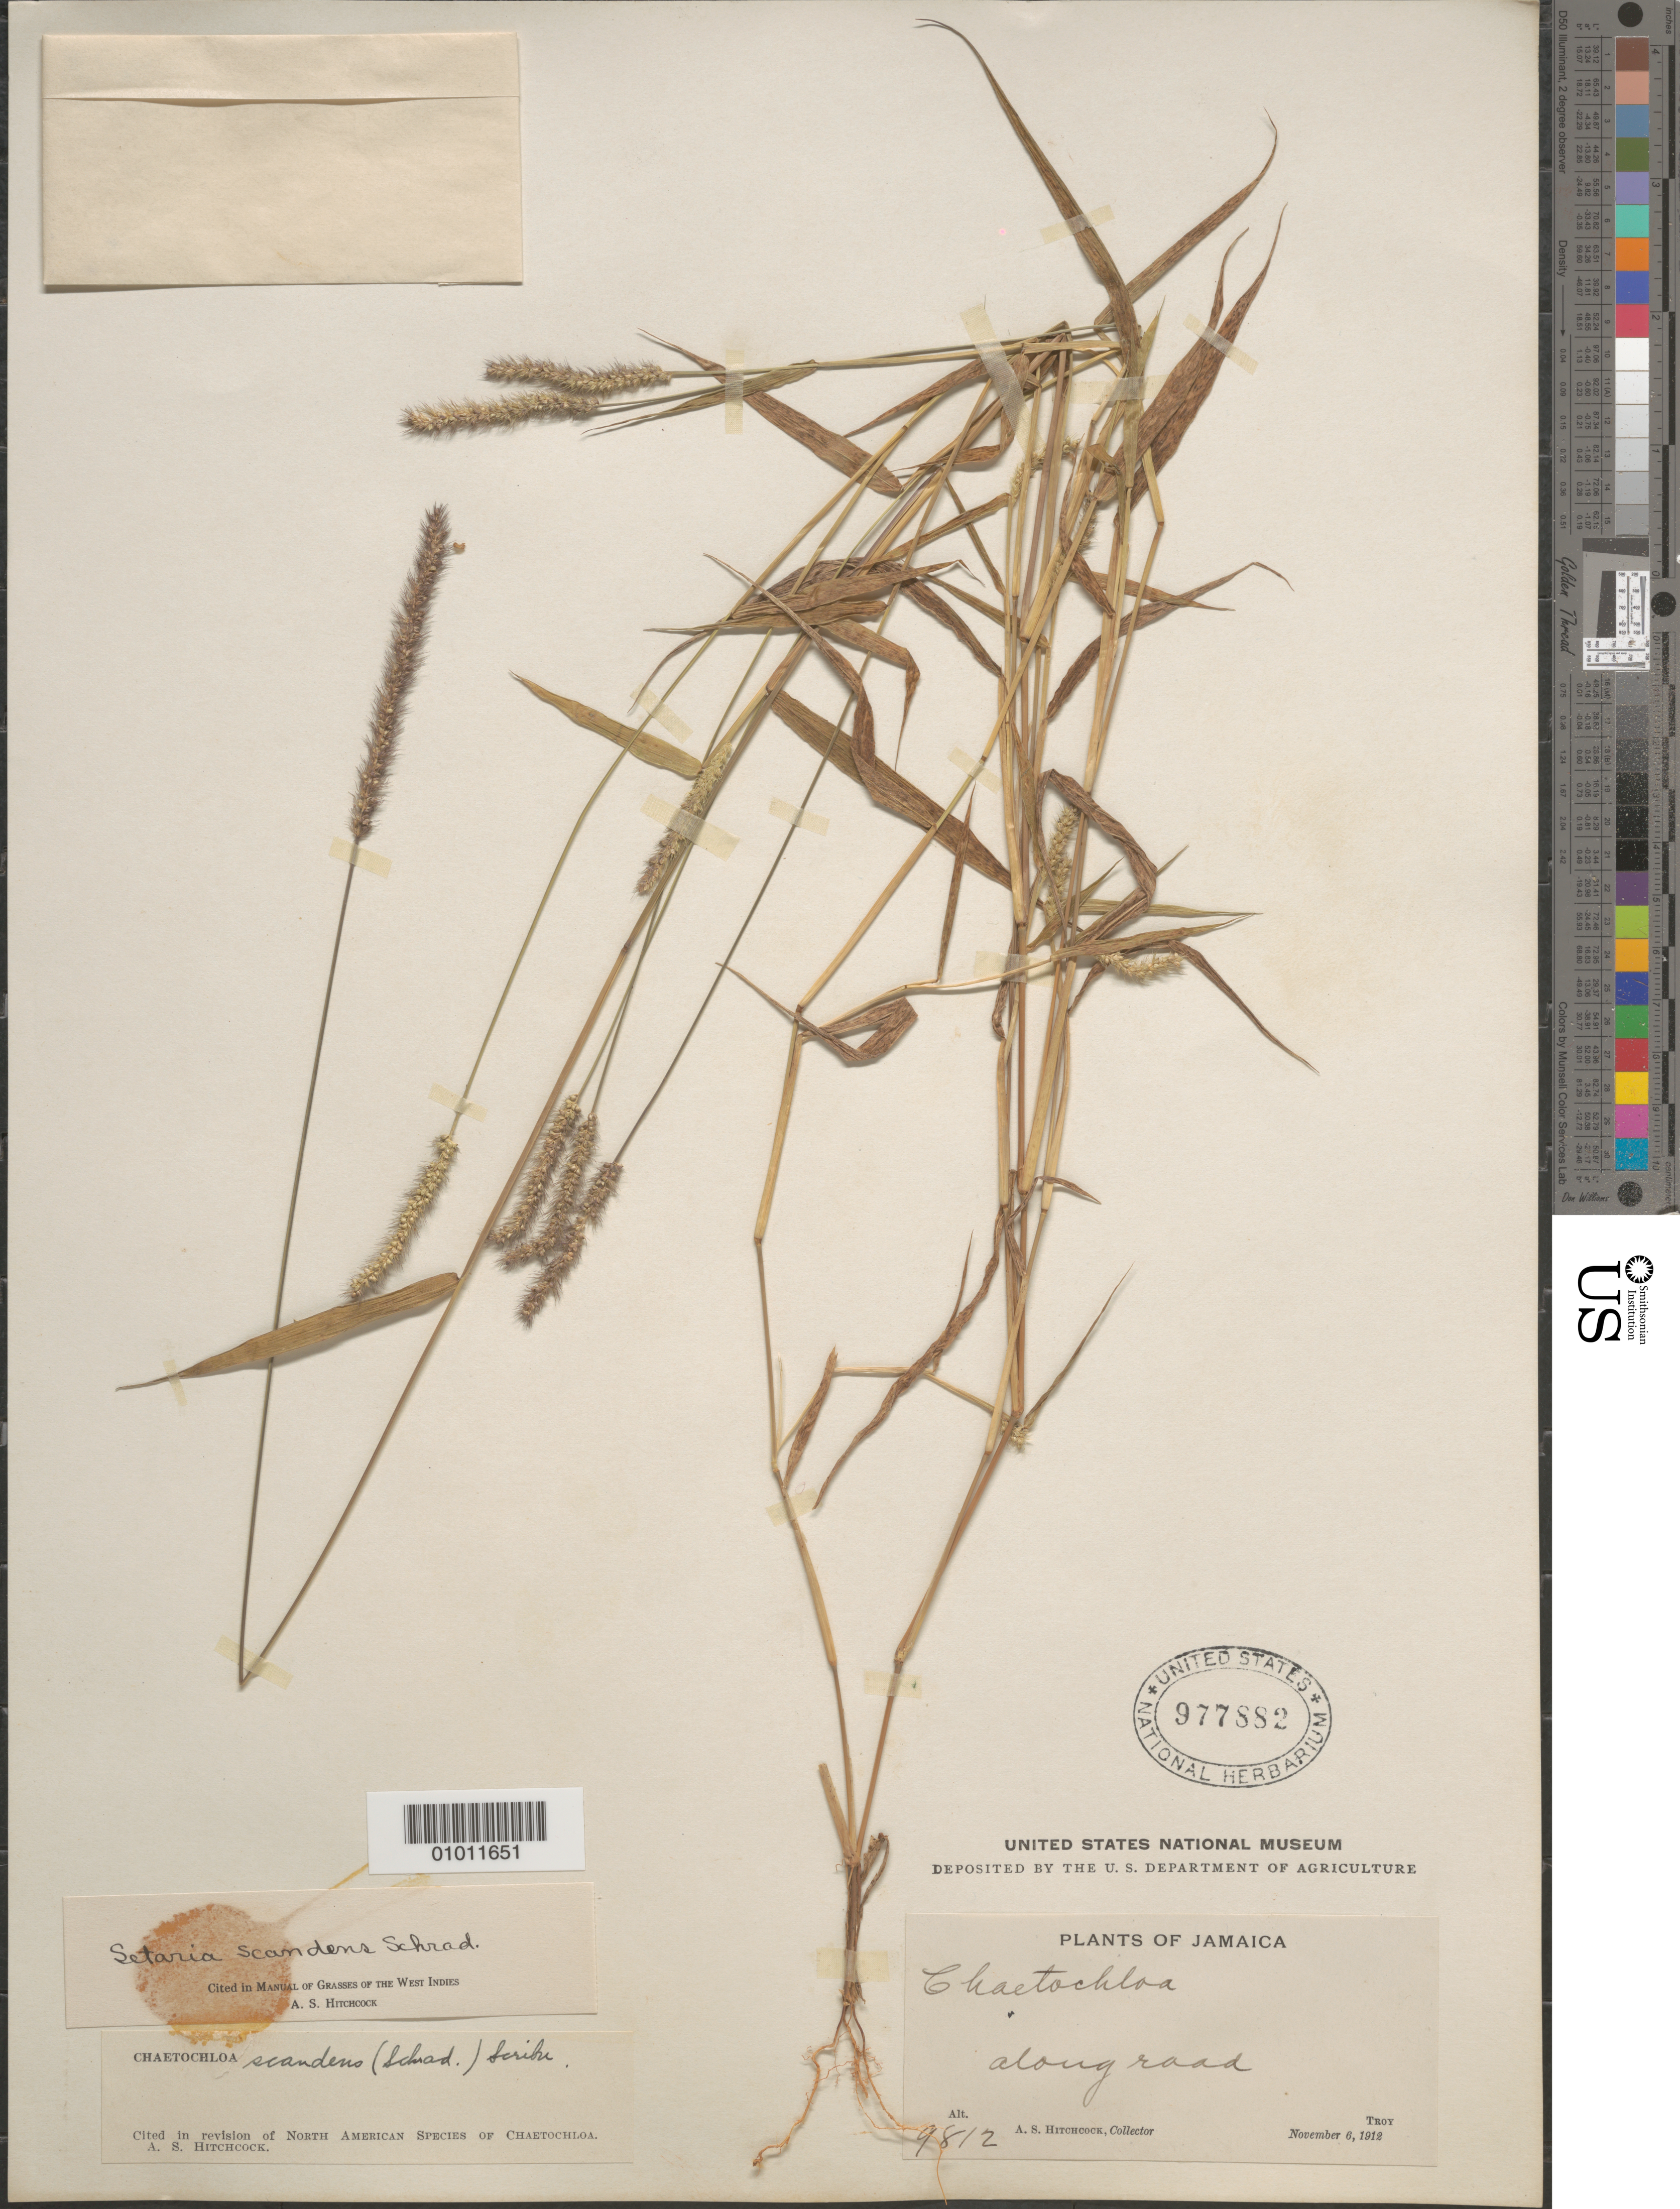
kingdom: Plantae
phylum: Tracheophyta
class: Liliopsida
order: Poales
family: Poaceae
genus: Setaria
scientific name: Setaria scandens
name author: Schrad.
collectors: A. S. Hitchcock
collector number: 9812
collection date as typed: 06 Nov 1912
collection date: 1912-11-06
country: Jamaica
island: Jamaica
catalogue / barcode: US 977882